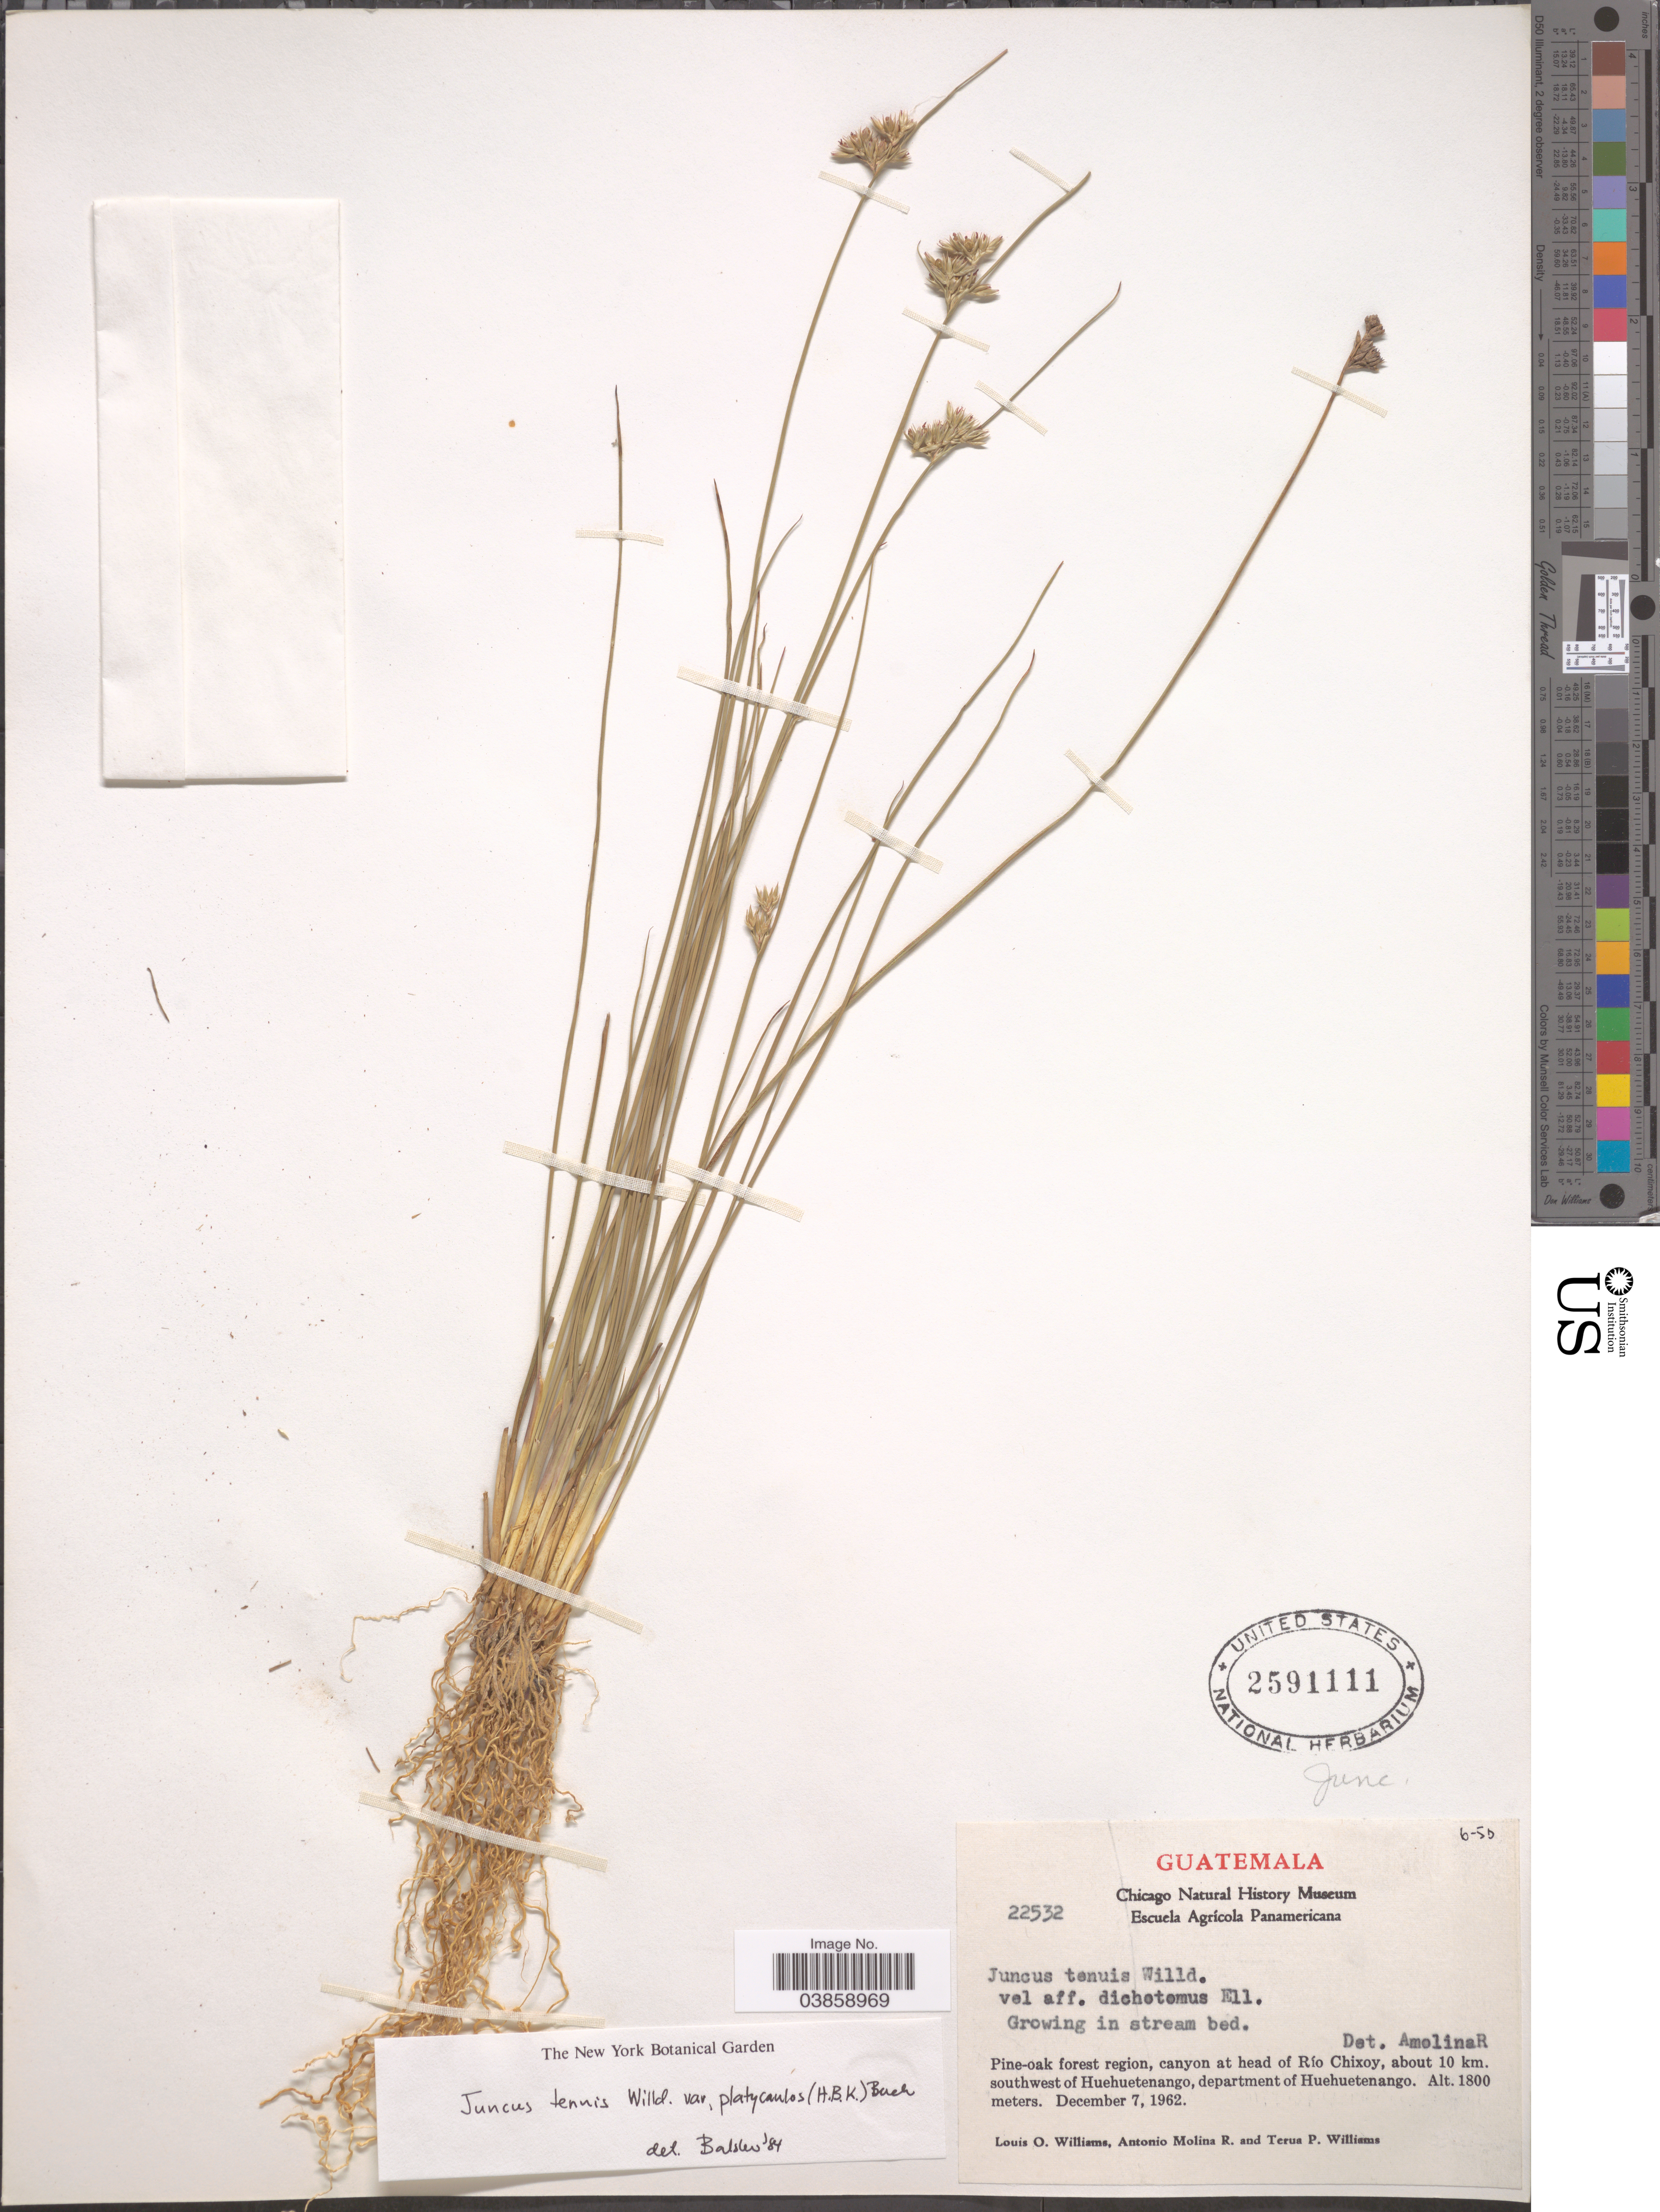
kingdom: Plantae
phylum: Tracheophyta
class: Liliopsida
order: Poales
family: Juncaceae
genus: Juncus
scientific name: Juncus tenuis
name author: Willd.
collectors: L. O. Williams, A. Molina R. & T. Williams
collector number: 22532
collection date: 1962-12-07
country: Guatemala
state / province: Huehuetenango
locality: Pine-oak forest region, canyon at head of Río Chixoy, about 10 km. southwest of Huehuetenango, department of Huehuetenango.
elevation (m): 1800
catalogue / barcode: US 2591111